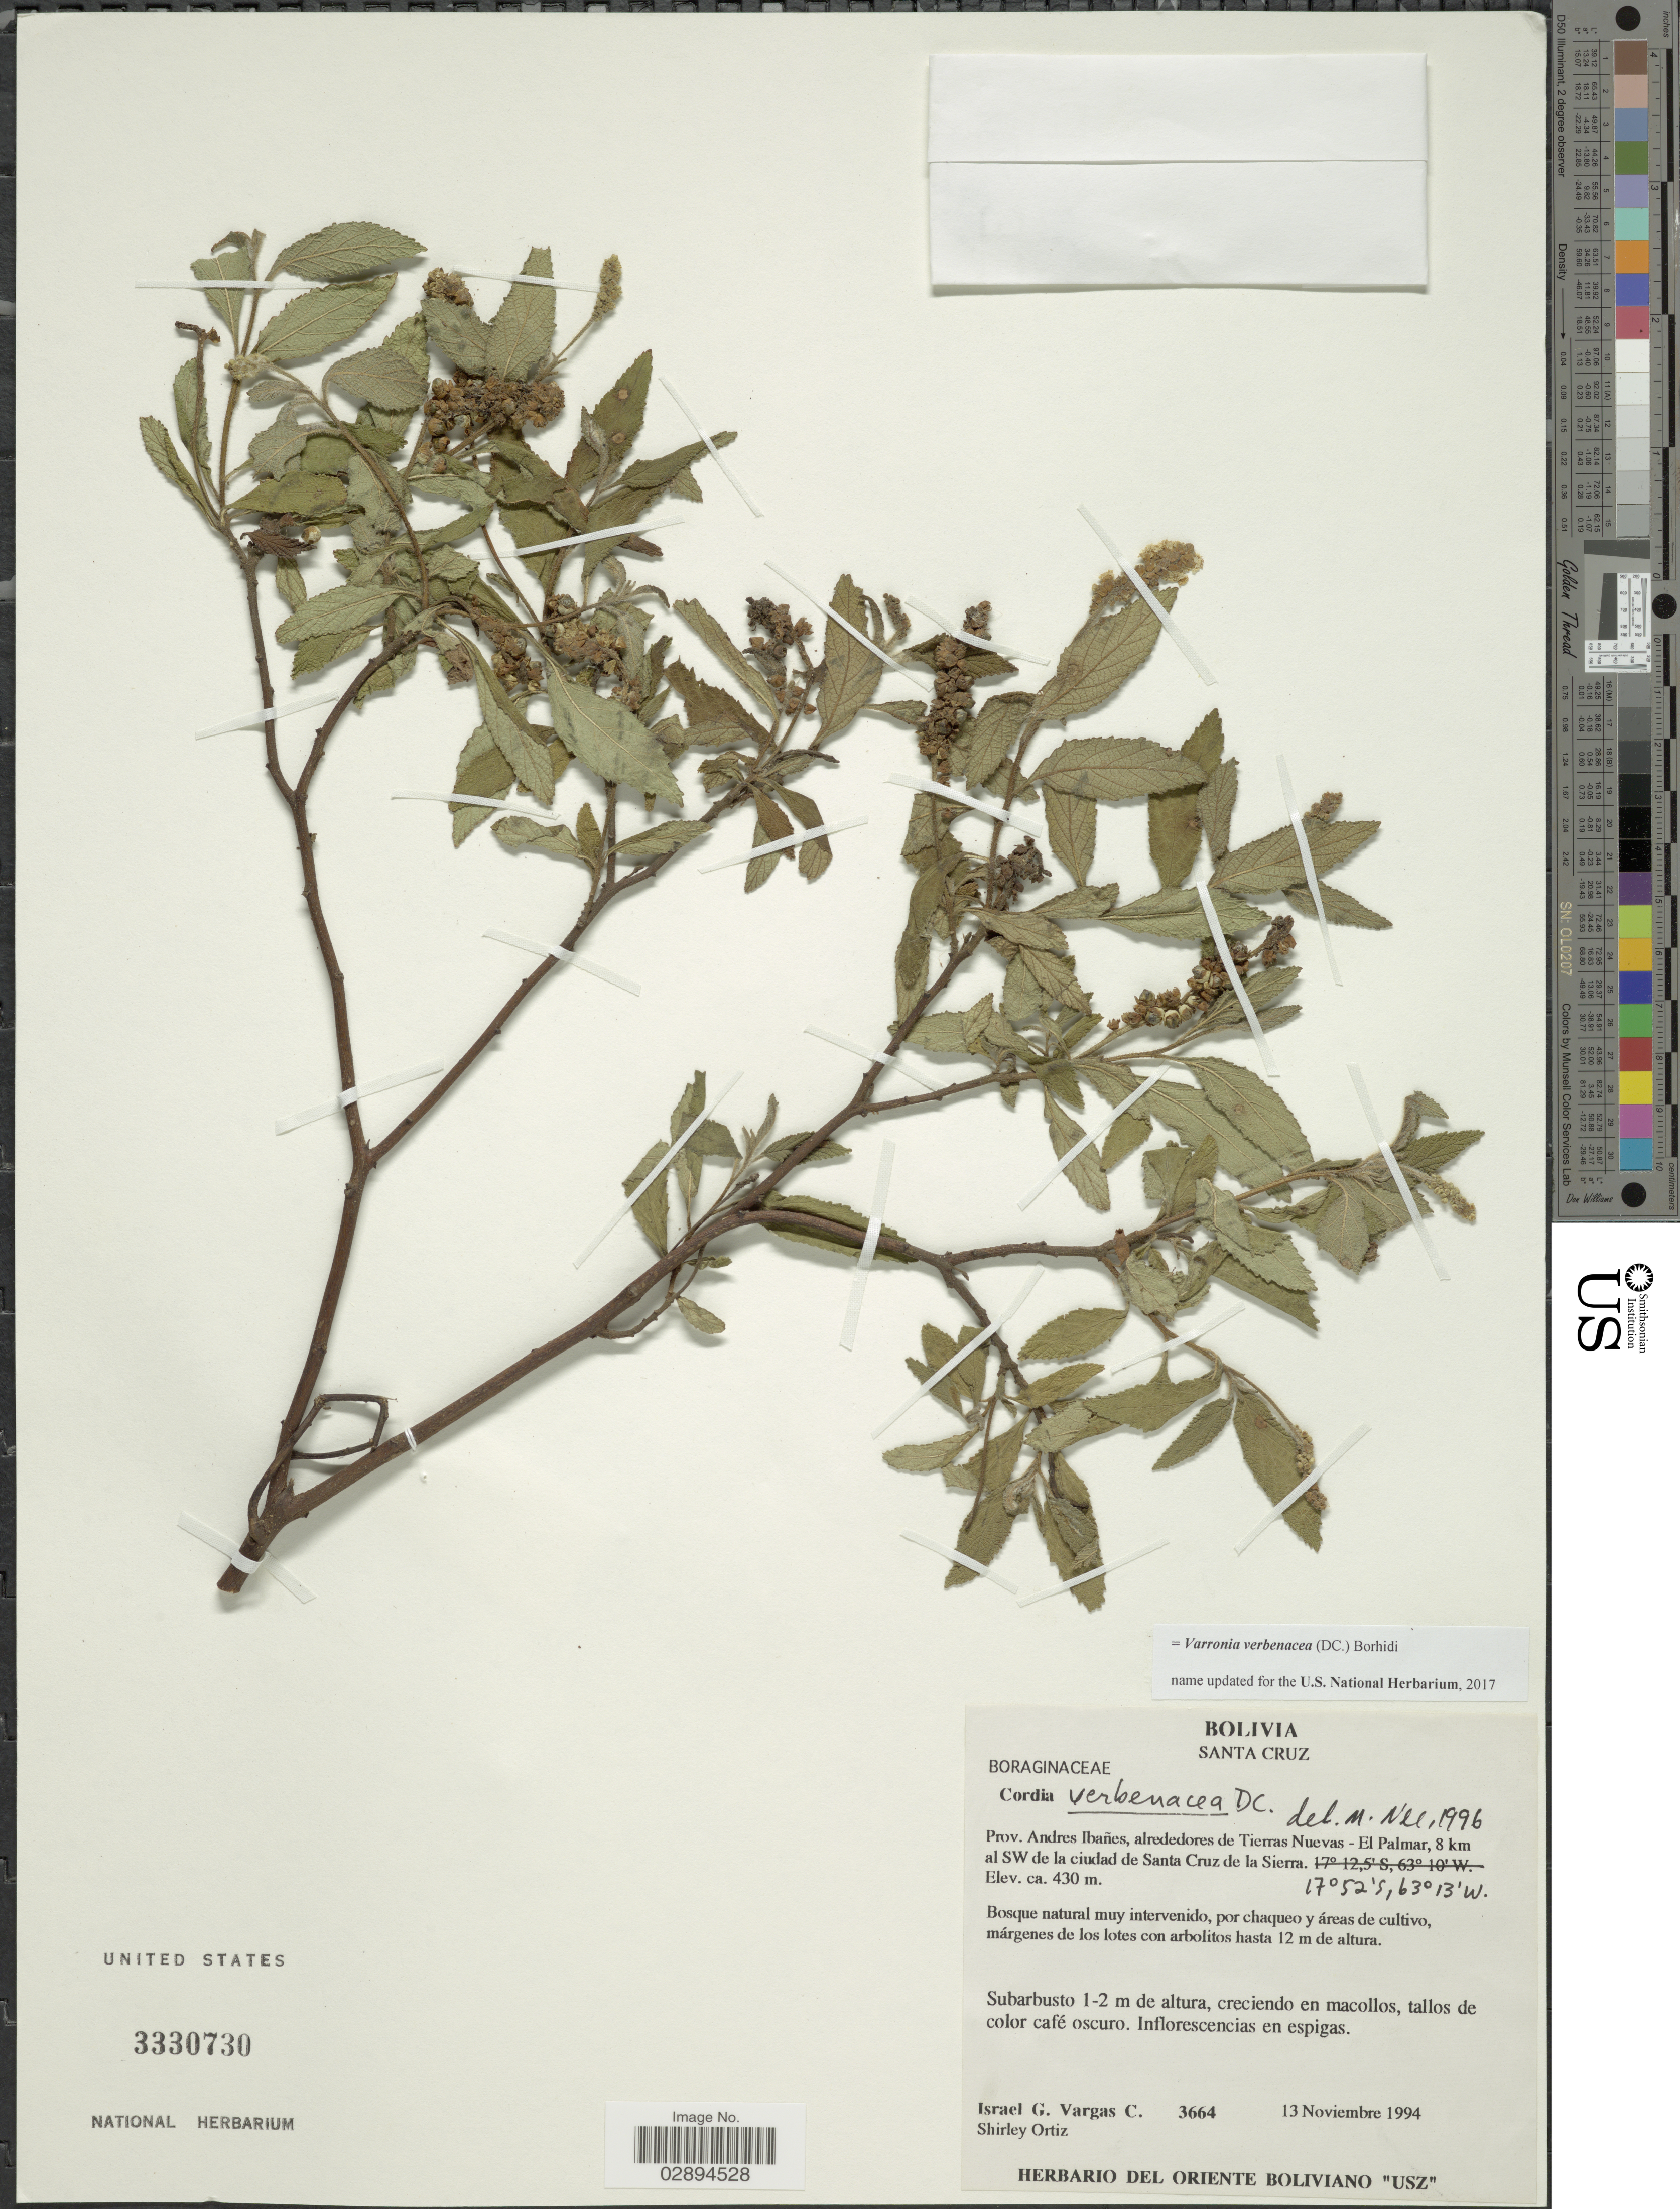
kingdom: Plantae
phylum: Tracheophyta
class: Magnoliopsida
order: Boraginales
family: Cordiaceae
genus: Varronia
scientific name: Varronia verbenacea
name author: (DC.) Borhidi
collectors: I. G. Vargas C. & S. Ortiz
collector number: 3664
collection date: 1994-11-13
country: Bolivia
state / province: Santa Cruz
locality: Prov. Andres Ibañes, alrededores de Tierras Nuevas - El Palmar, 8 km al SW de la ciudad de Santa Cruz de la Sierra.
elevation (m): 430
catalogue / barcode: US 3330730